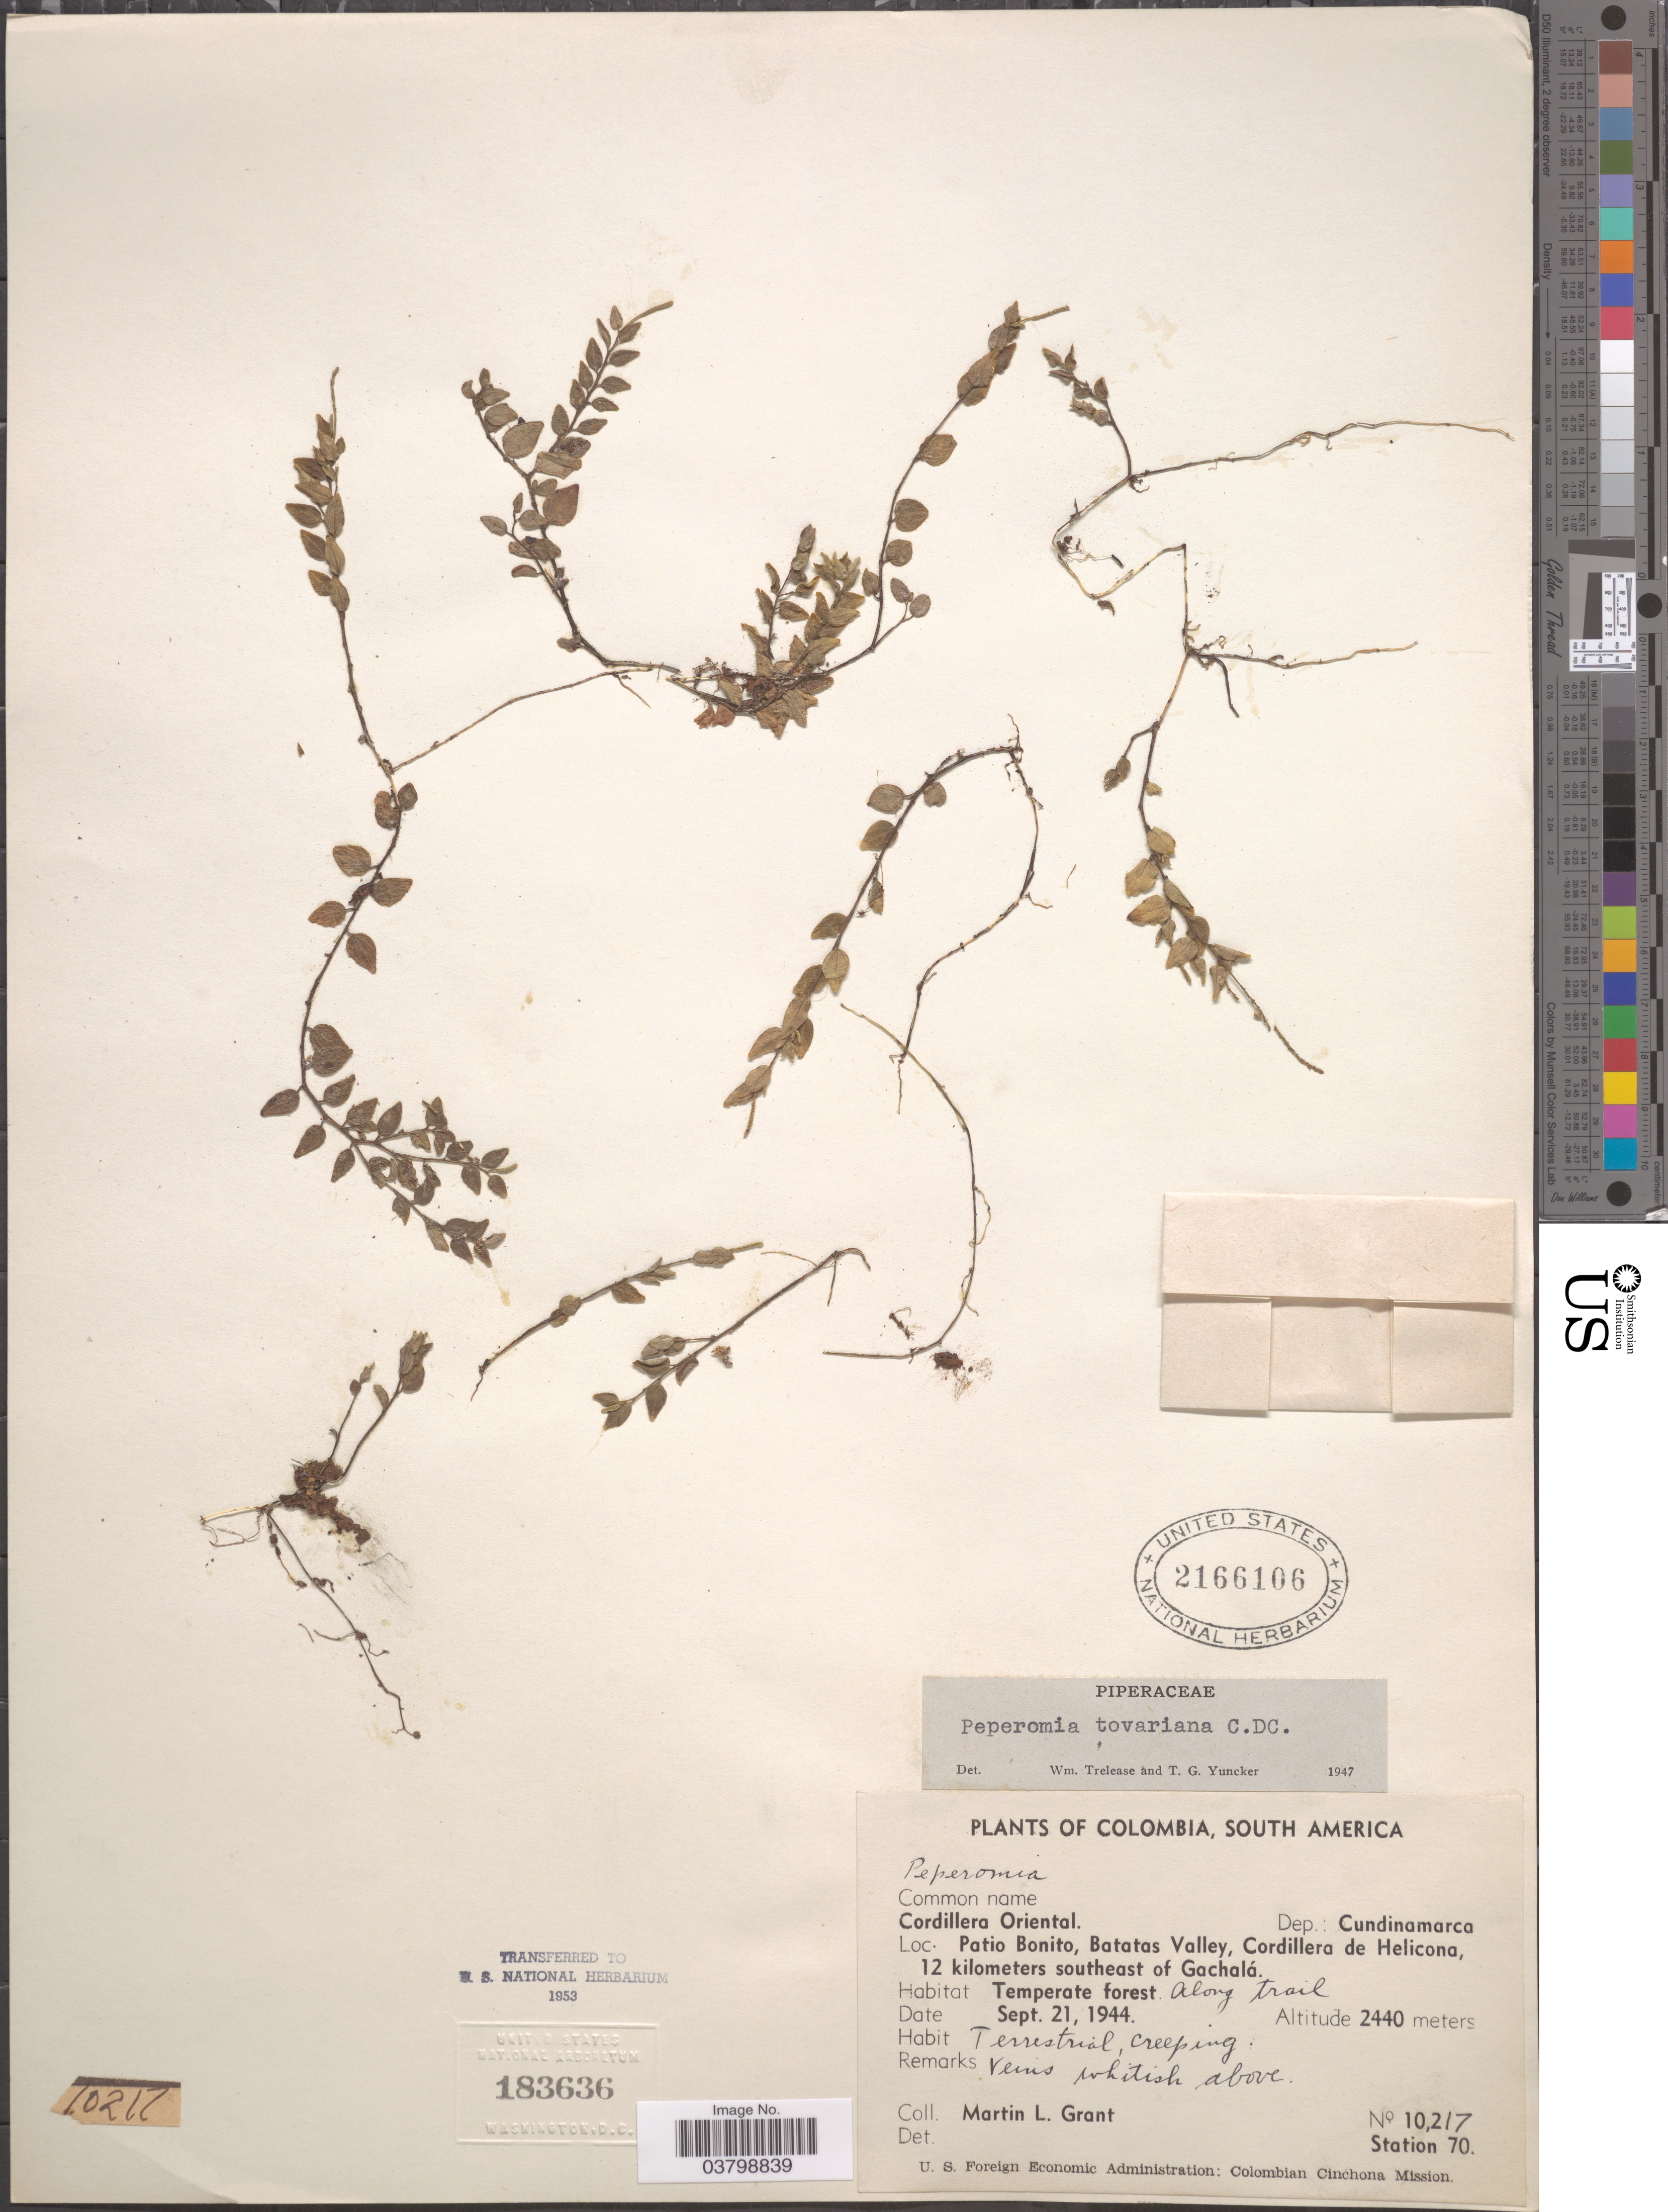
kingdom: Plantae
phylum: Tracheophyta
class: Magnoliopsida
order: Piperales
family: Piperaceae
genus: Peperomia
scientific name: Peperomia tovariana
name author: C. DC.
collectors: M. L. Grant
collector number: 10217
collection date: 1944-09-21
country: Colombia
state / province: Cundinamarca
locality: Cordillera Oriental. Dep.: Cundinamarca. Patio Bonito, Batatas Valley, Cordillera de Helicona, 12 kilometers southeast of Gachalá. Station 70.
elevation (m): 2440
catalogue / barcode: US 2166106